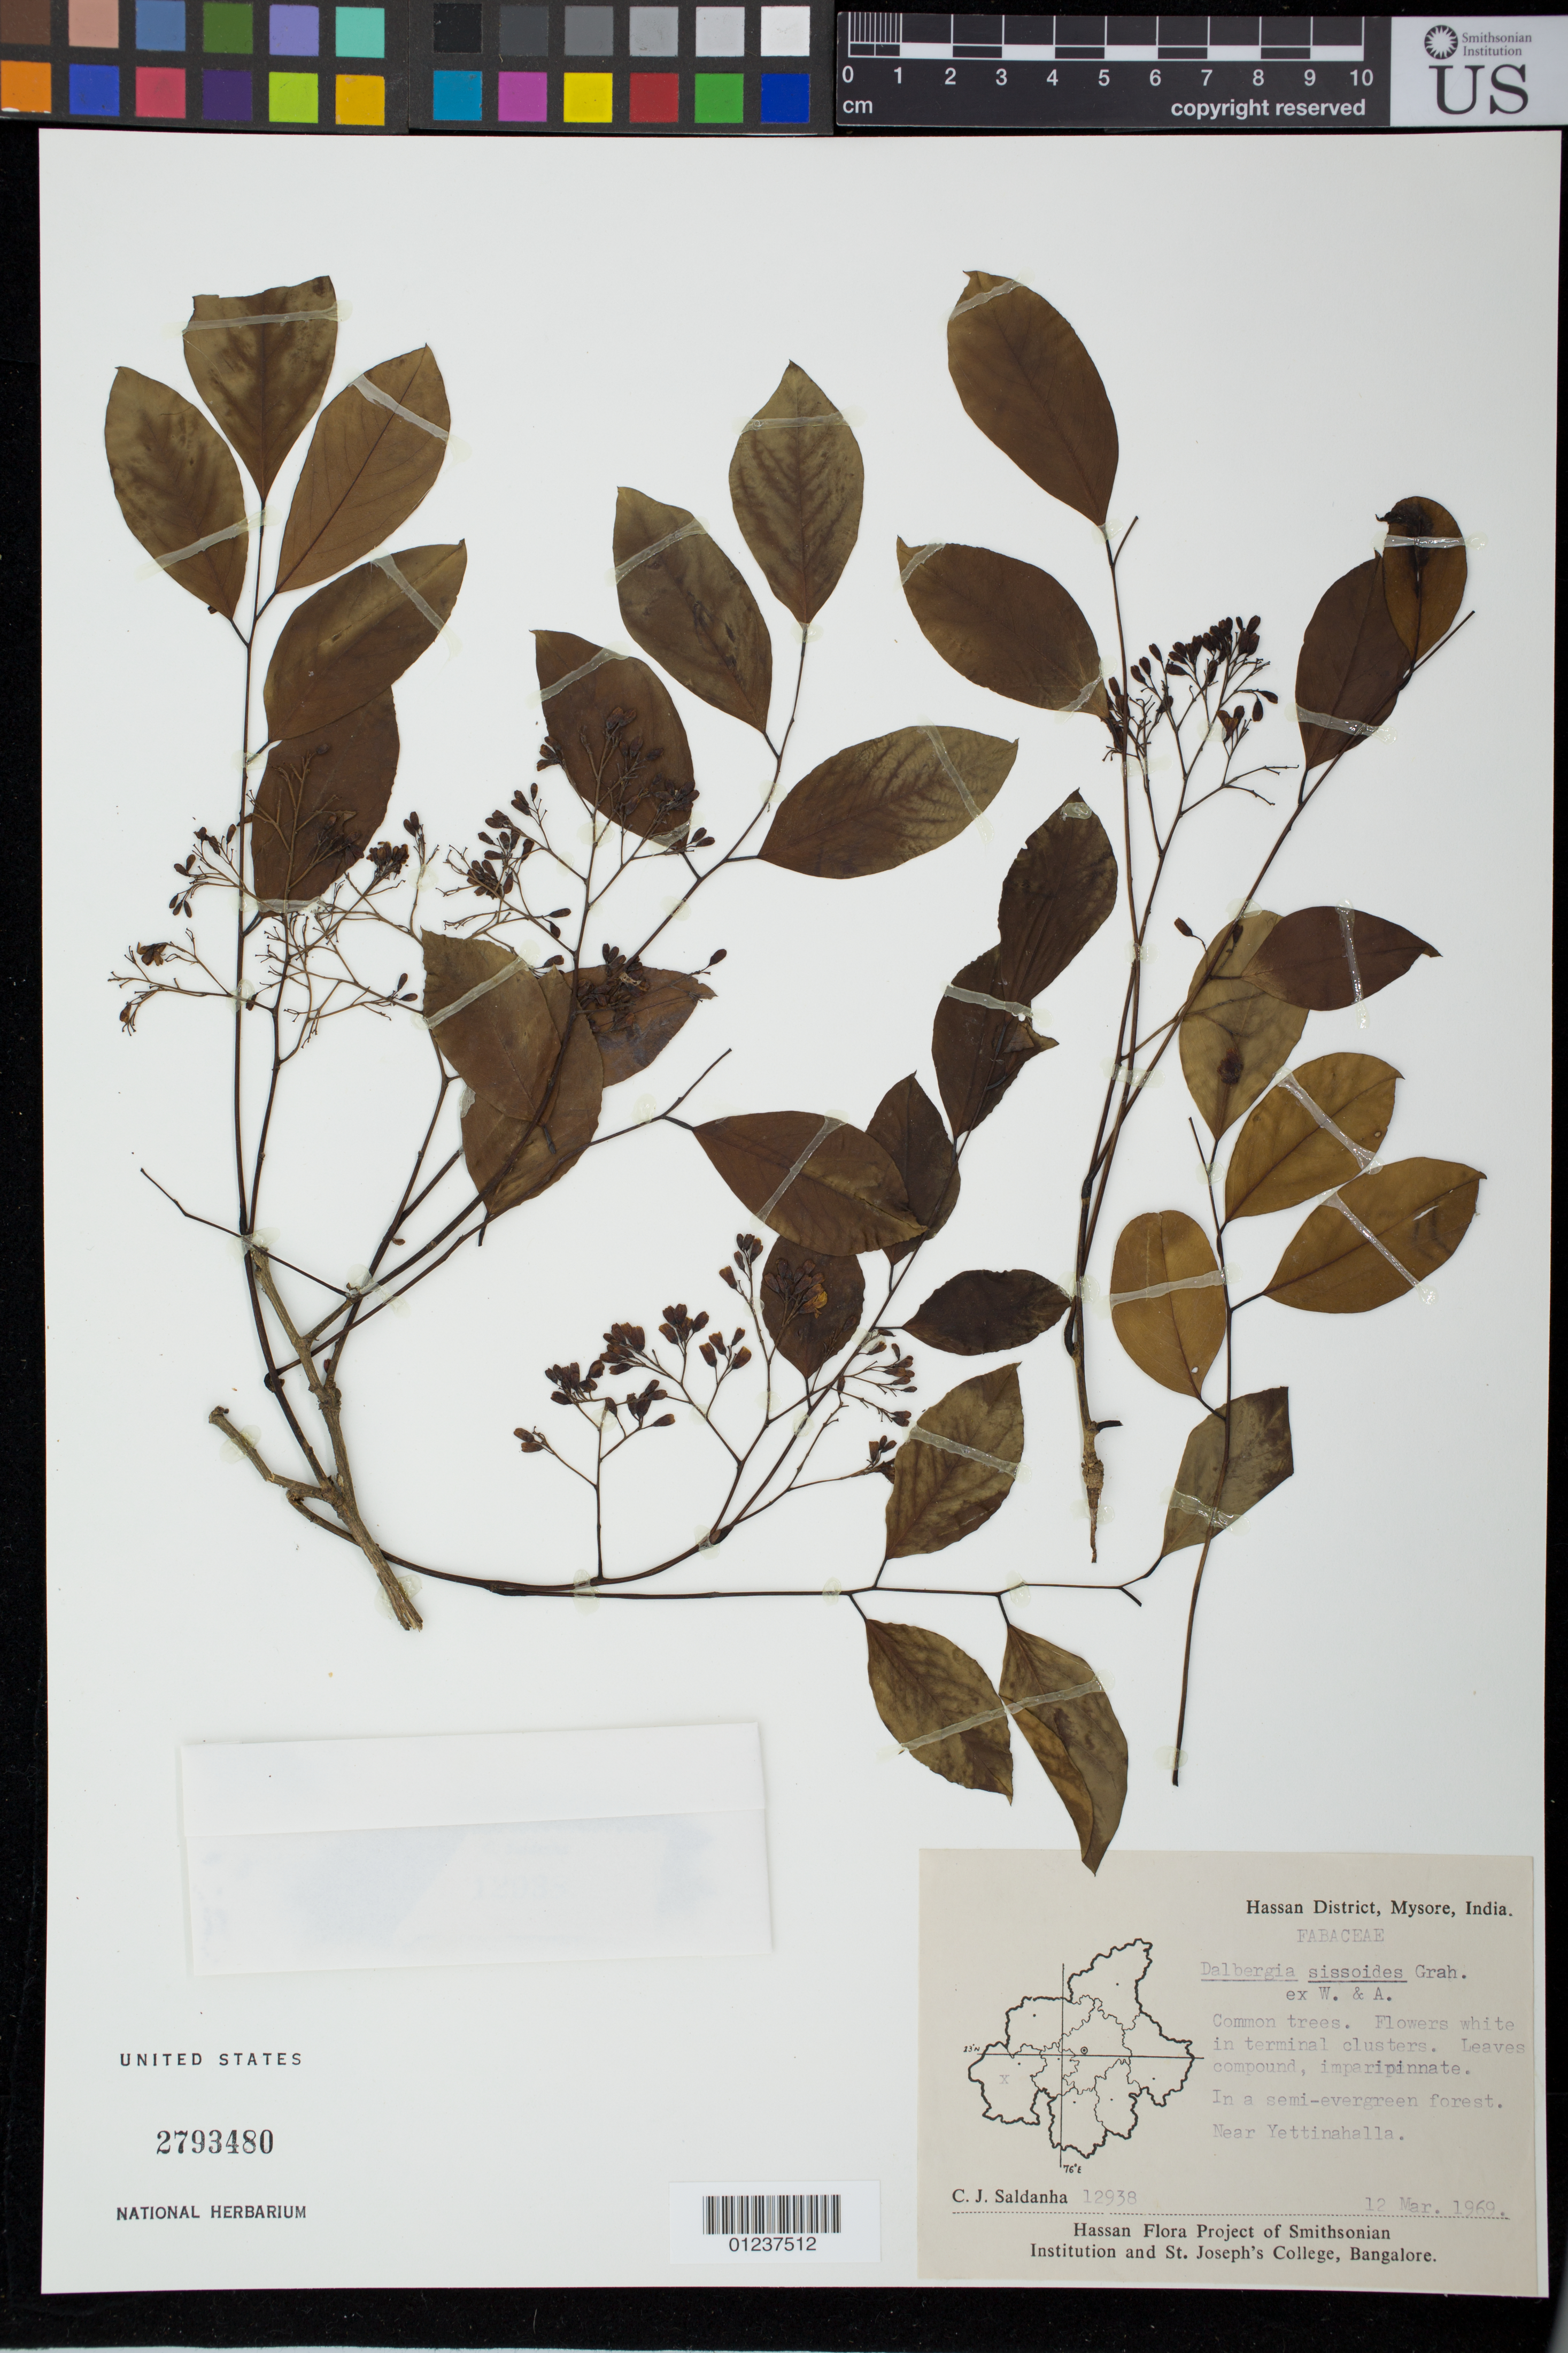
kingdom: Plantae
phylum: Tracheophyta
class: Magnoliopsida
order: Fabales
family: Fabaceae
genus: Dalbergia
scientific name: Dalbergia sissoides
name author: Wight & Arn.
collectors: C. J. Saldanha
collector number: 12938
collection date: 1969-03-12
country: India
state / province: Karnataka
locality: Hassan district. In a semi-evergreen forest near Yettinahalla. Mysore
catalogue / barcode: US 2793480